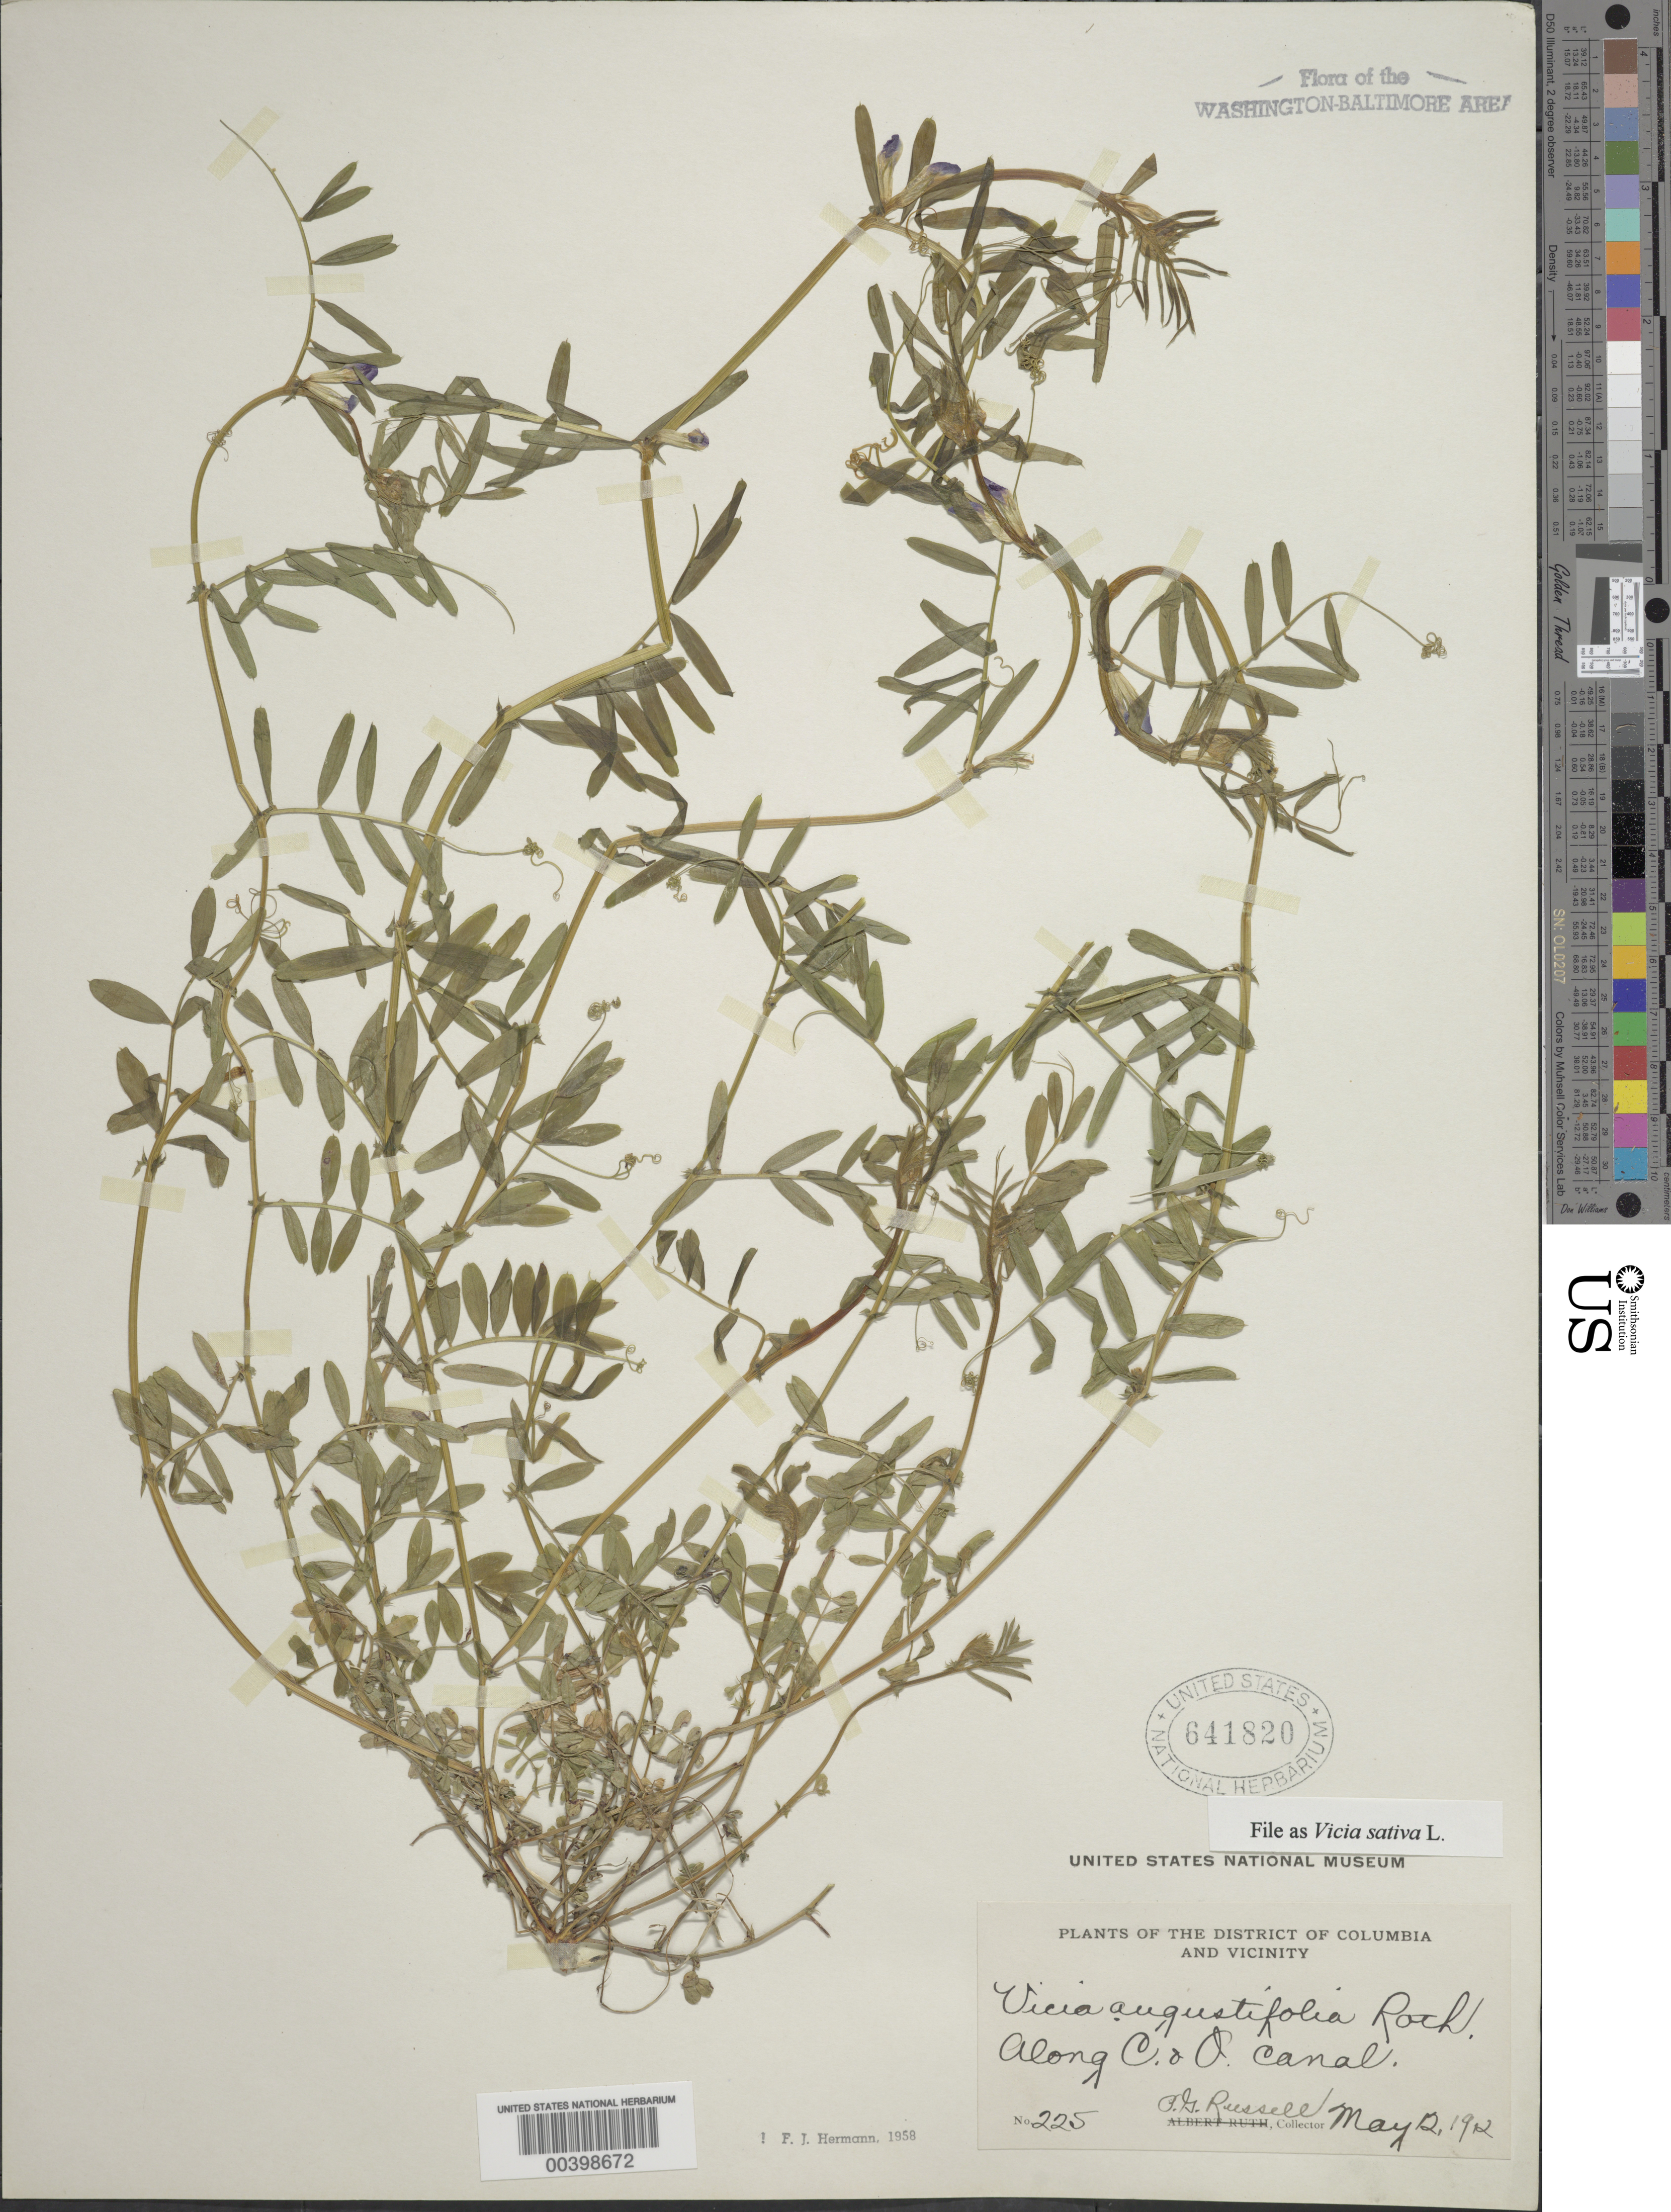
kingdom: Plantae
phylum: Tracheophyta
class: Magnoliopsida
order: Fabales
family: Fabaceae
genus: Vicia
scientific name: Vicia sativa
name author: L.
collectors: O. G. Russell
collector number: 225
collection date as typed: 12 May 1912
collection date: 1912-05-12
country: United States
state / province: District of Columbia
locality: C. and O. Canal C. and O. Canal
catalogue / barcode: US 641820